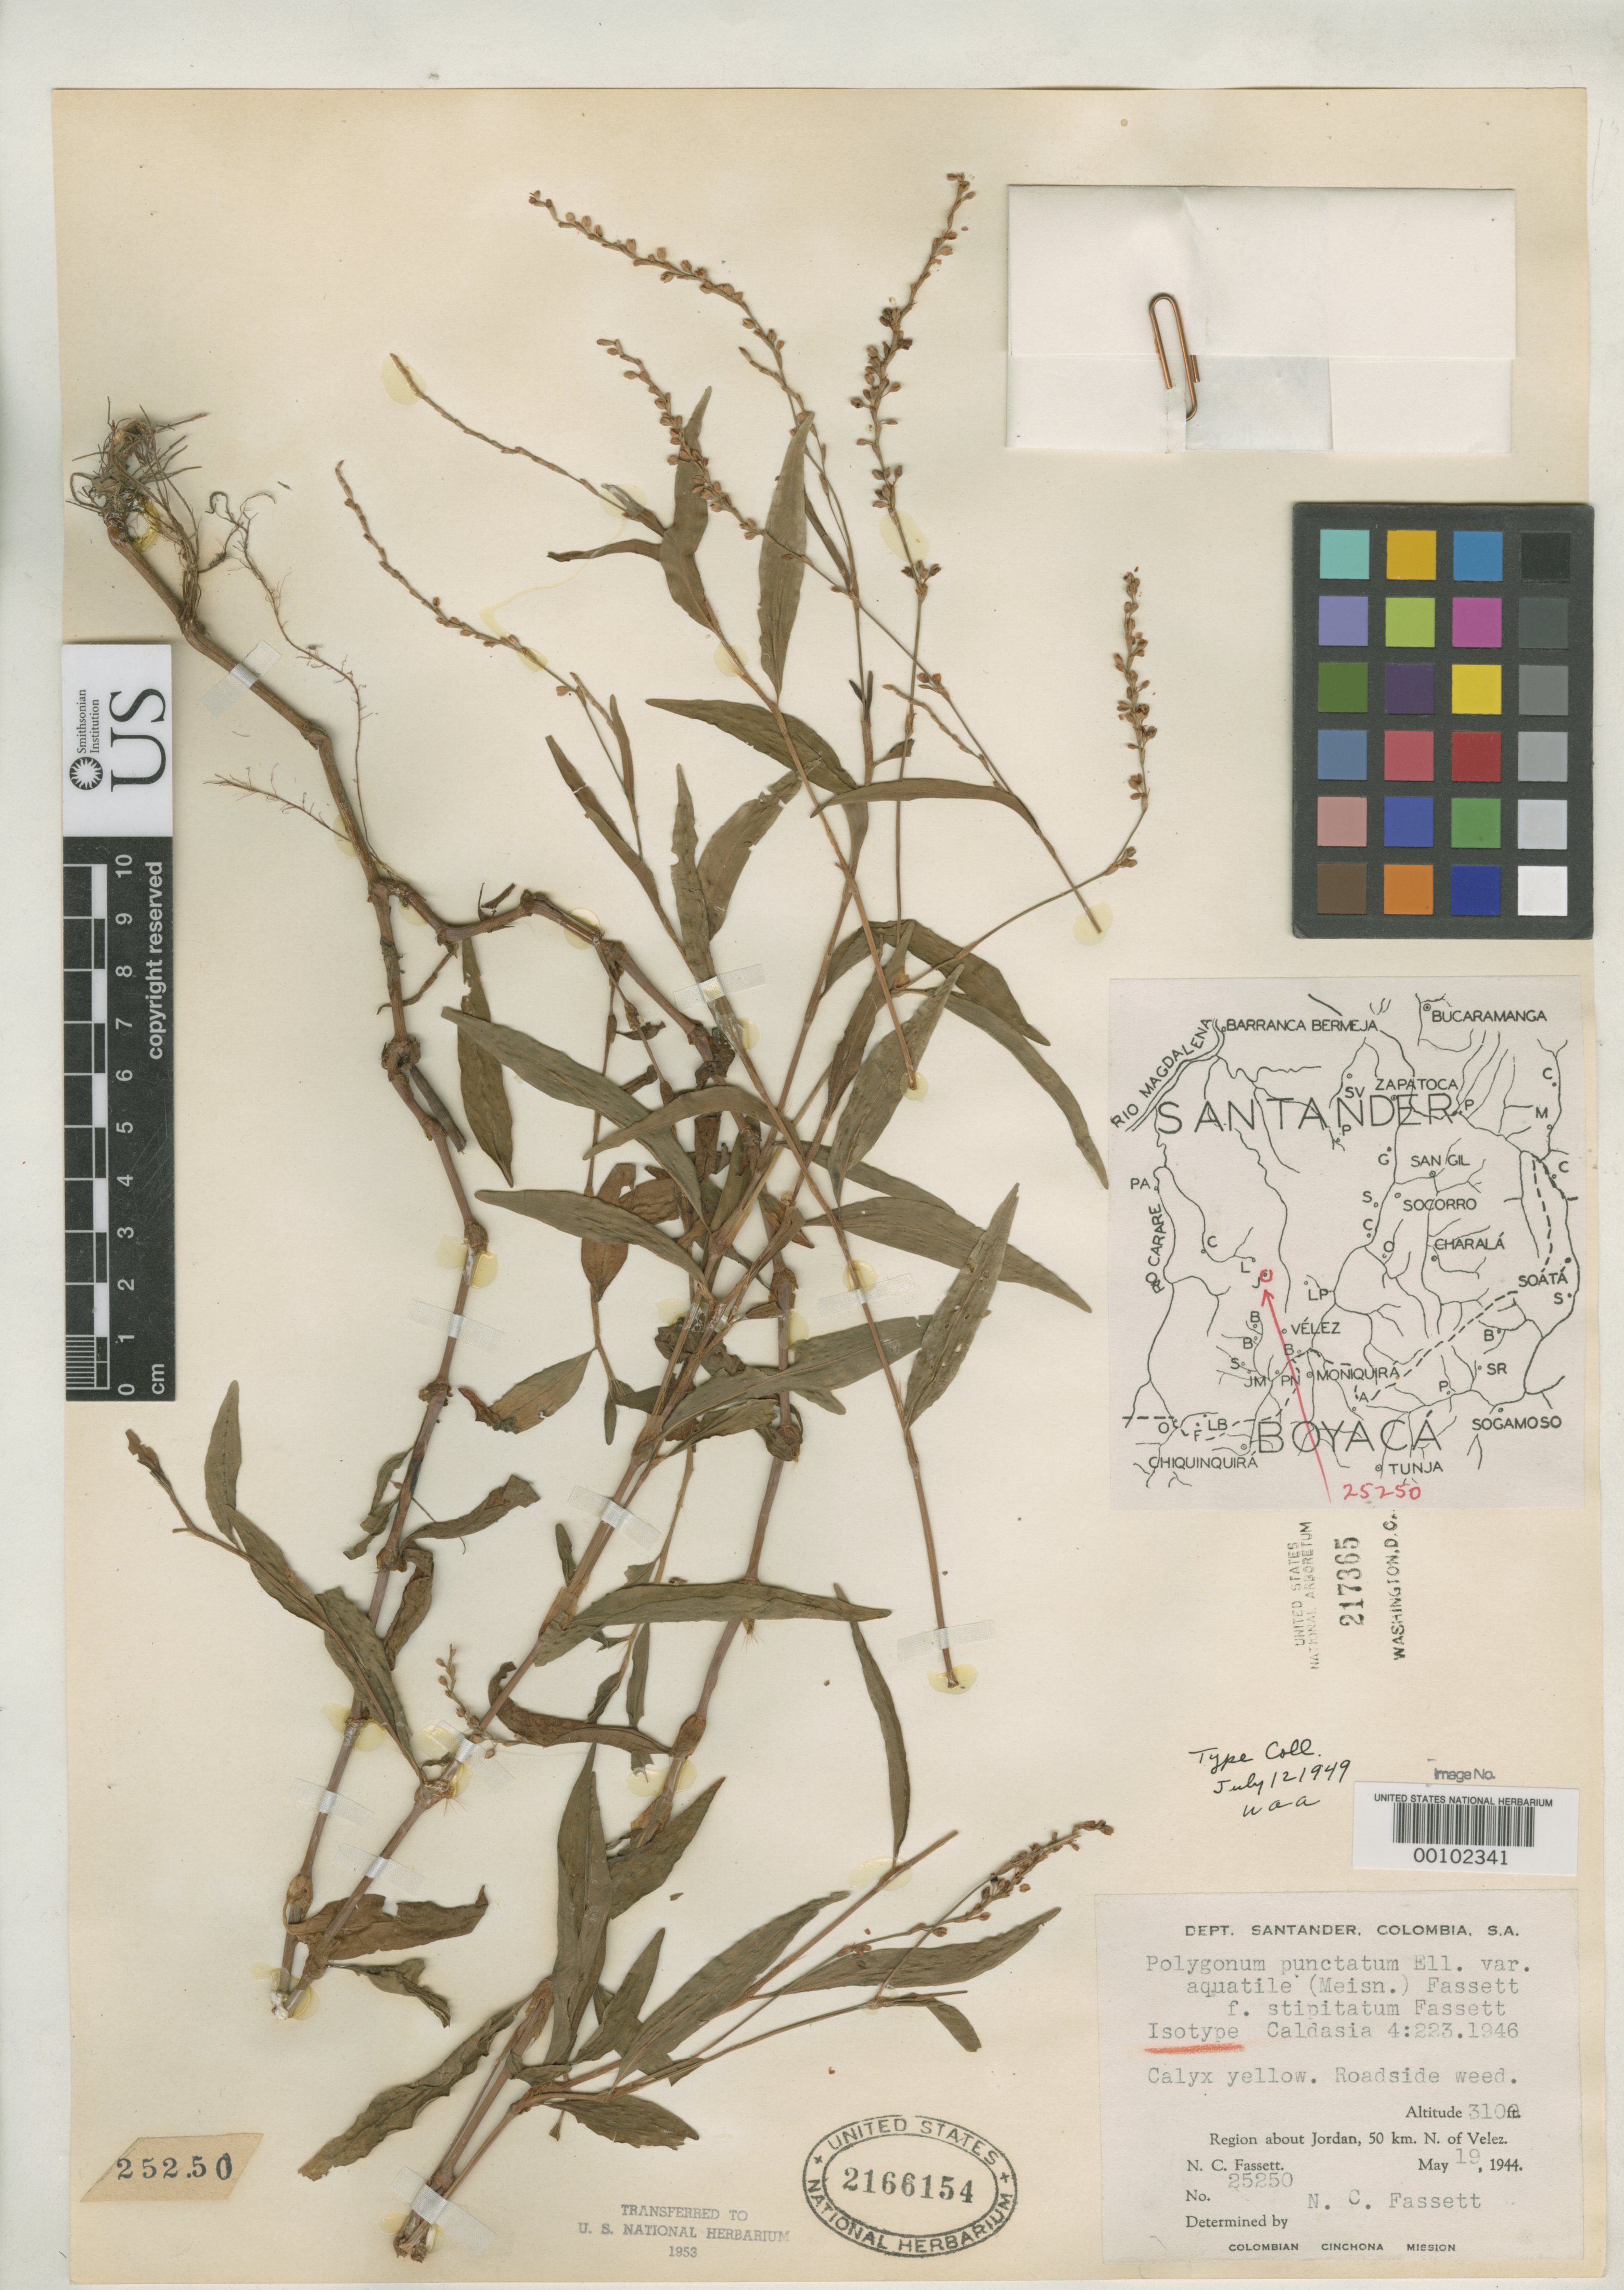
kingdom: Plantae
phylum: Tracheophyta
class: Magnoliopsida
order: Caryophyllales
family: Polygonaceae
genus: Polygonum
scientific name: Polygonum punctatum f. stipitatum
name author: Fassett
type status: Isotype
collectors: N. C. Fassett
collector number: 25250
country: Colombia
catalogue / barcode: US 2166154